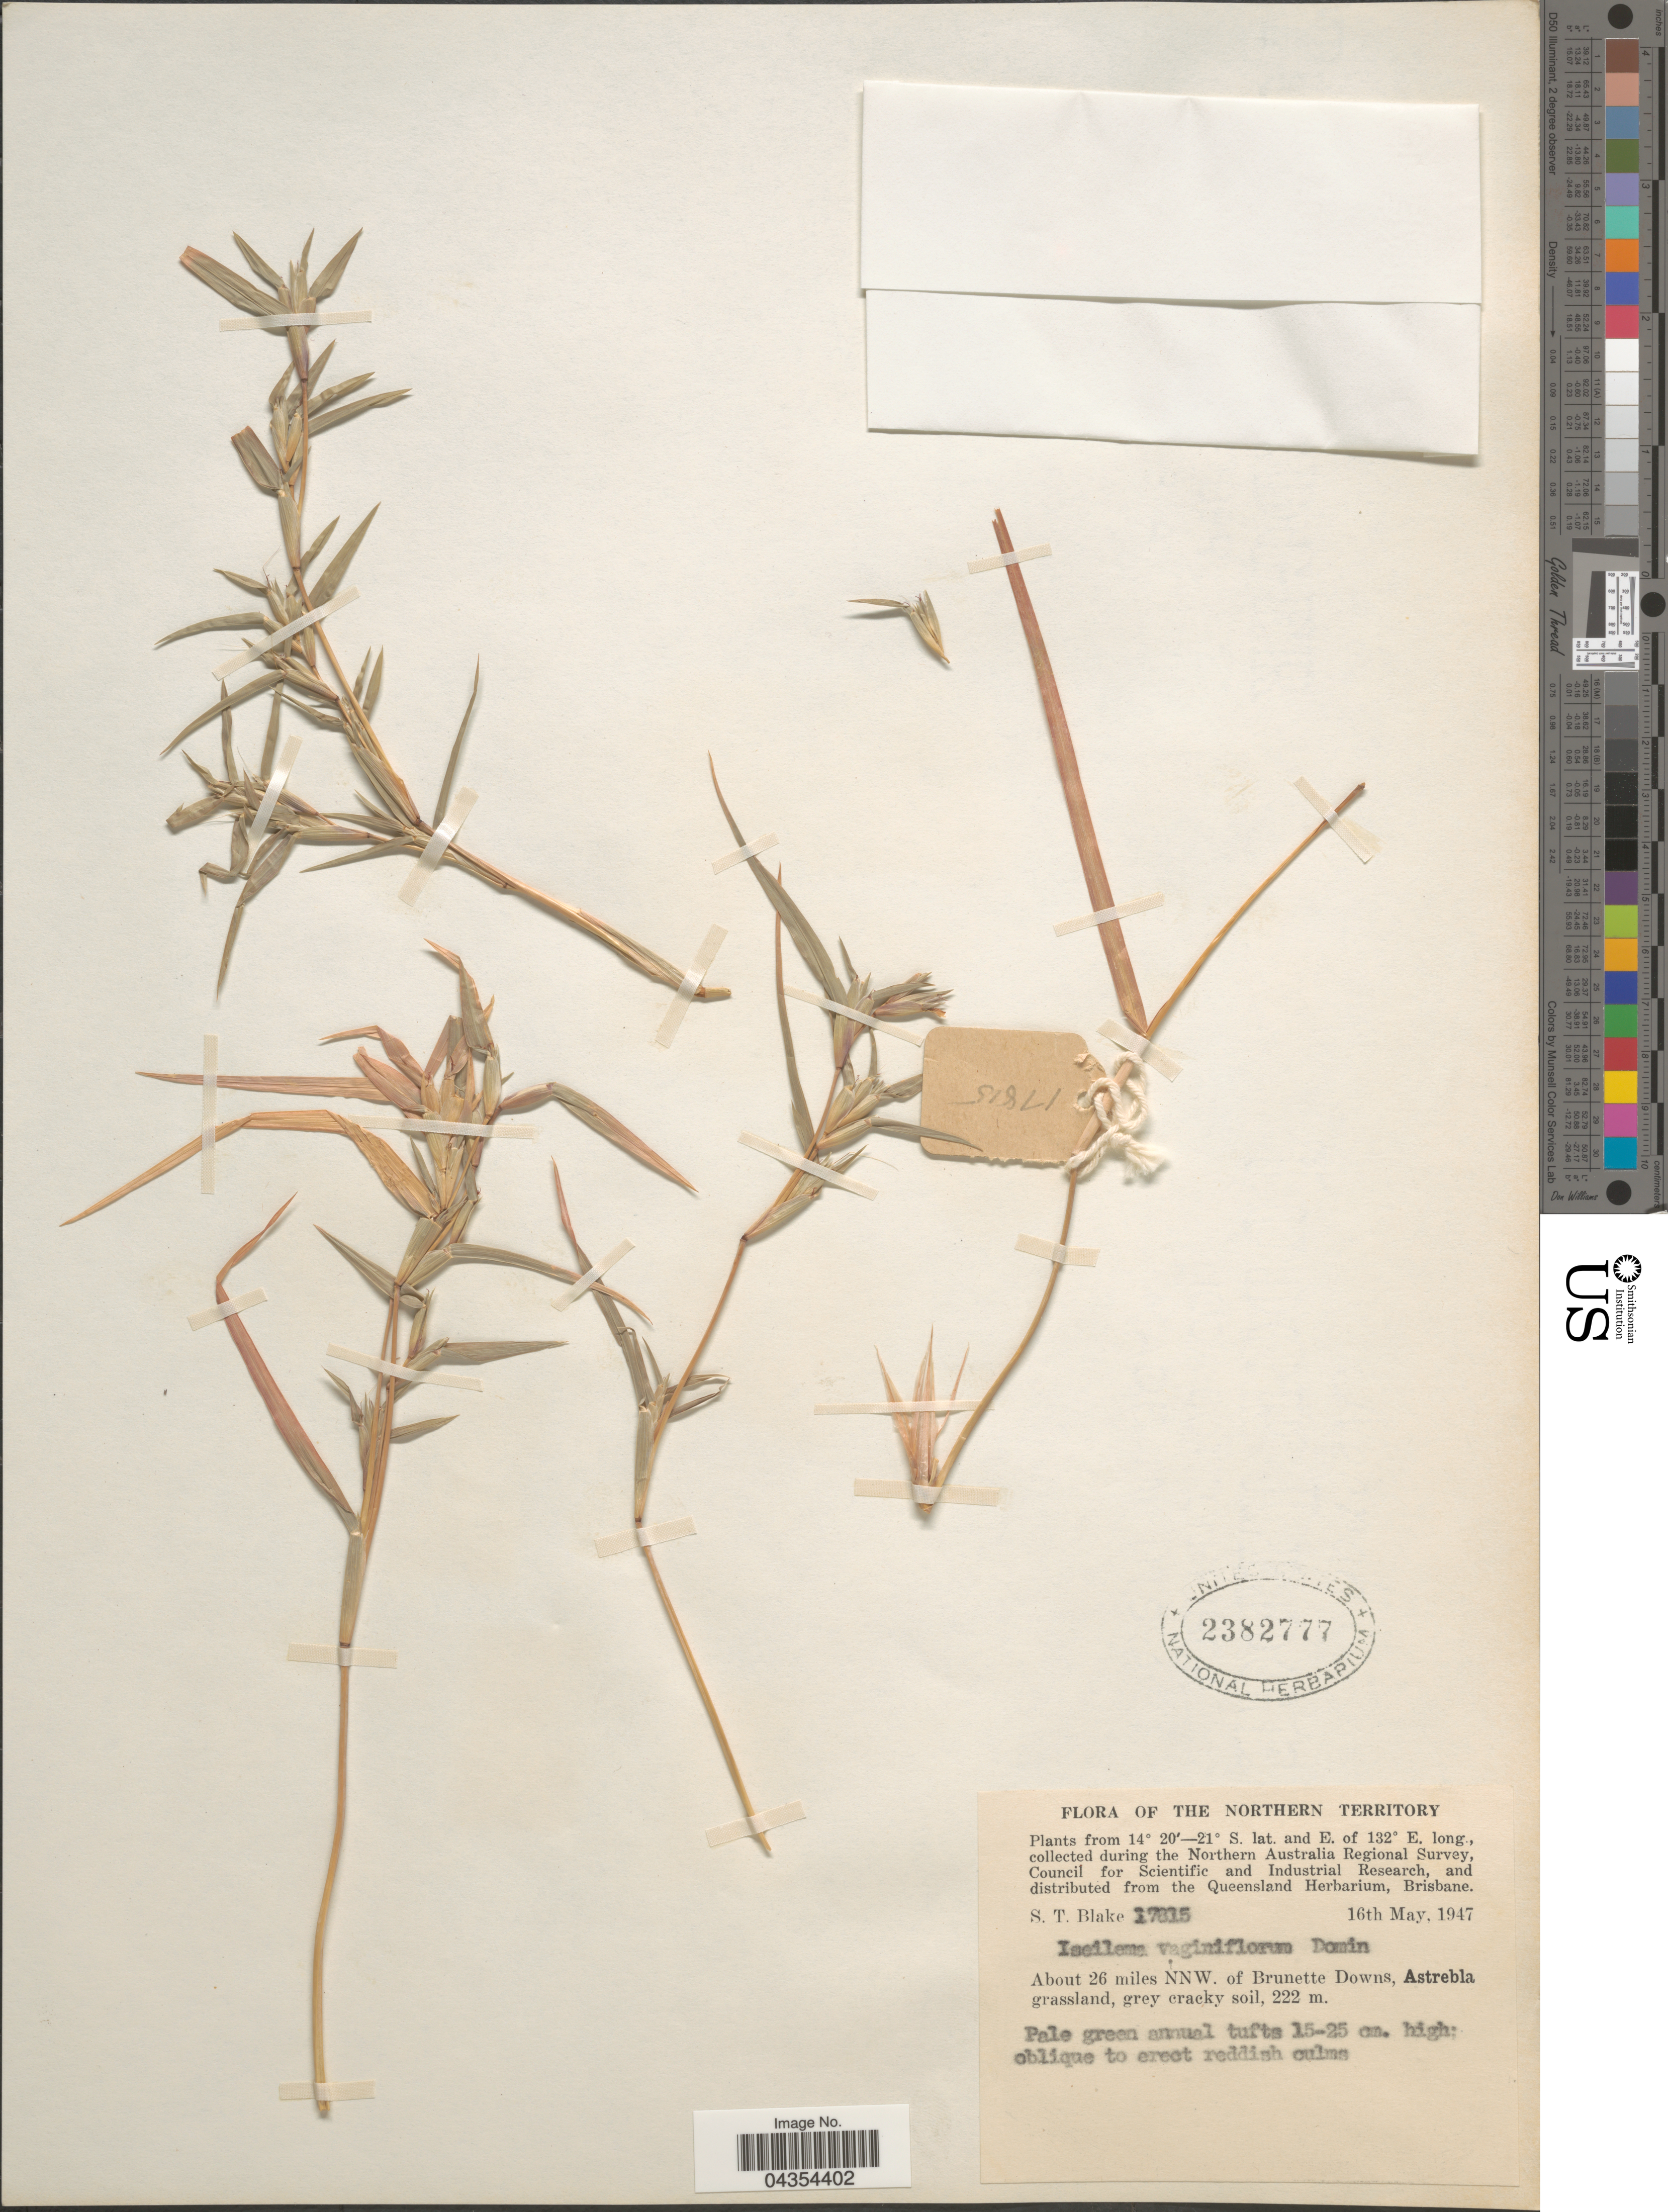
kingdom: Plantae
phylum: Tracheophyta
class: Liliopsida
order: Poales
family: Poaceae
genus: Iseilema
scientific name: Iseilema vaginiflorum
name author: Domin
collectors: S. T. Blake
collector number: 17815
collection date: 1947-05-16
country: Australia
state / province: Northern Territory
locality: The Northern Australia Regional Survey. About 26 miles NNW. of Brunette Downs.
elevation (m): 222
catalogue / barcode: US 2382777